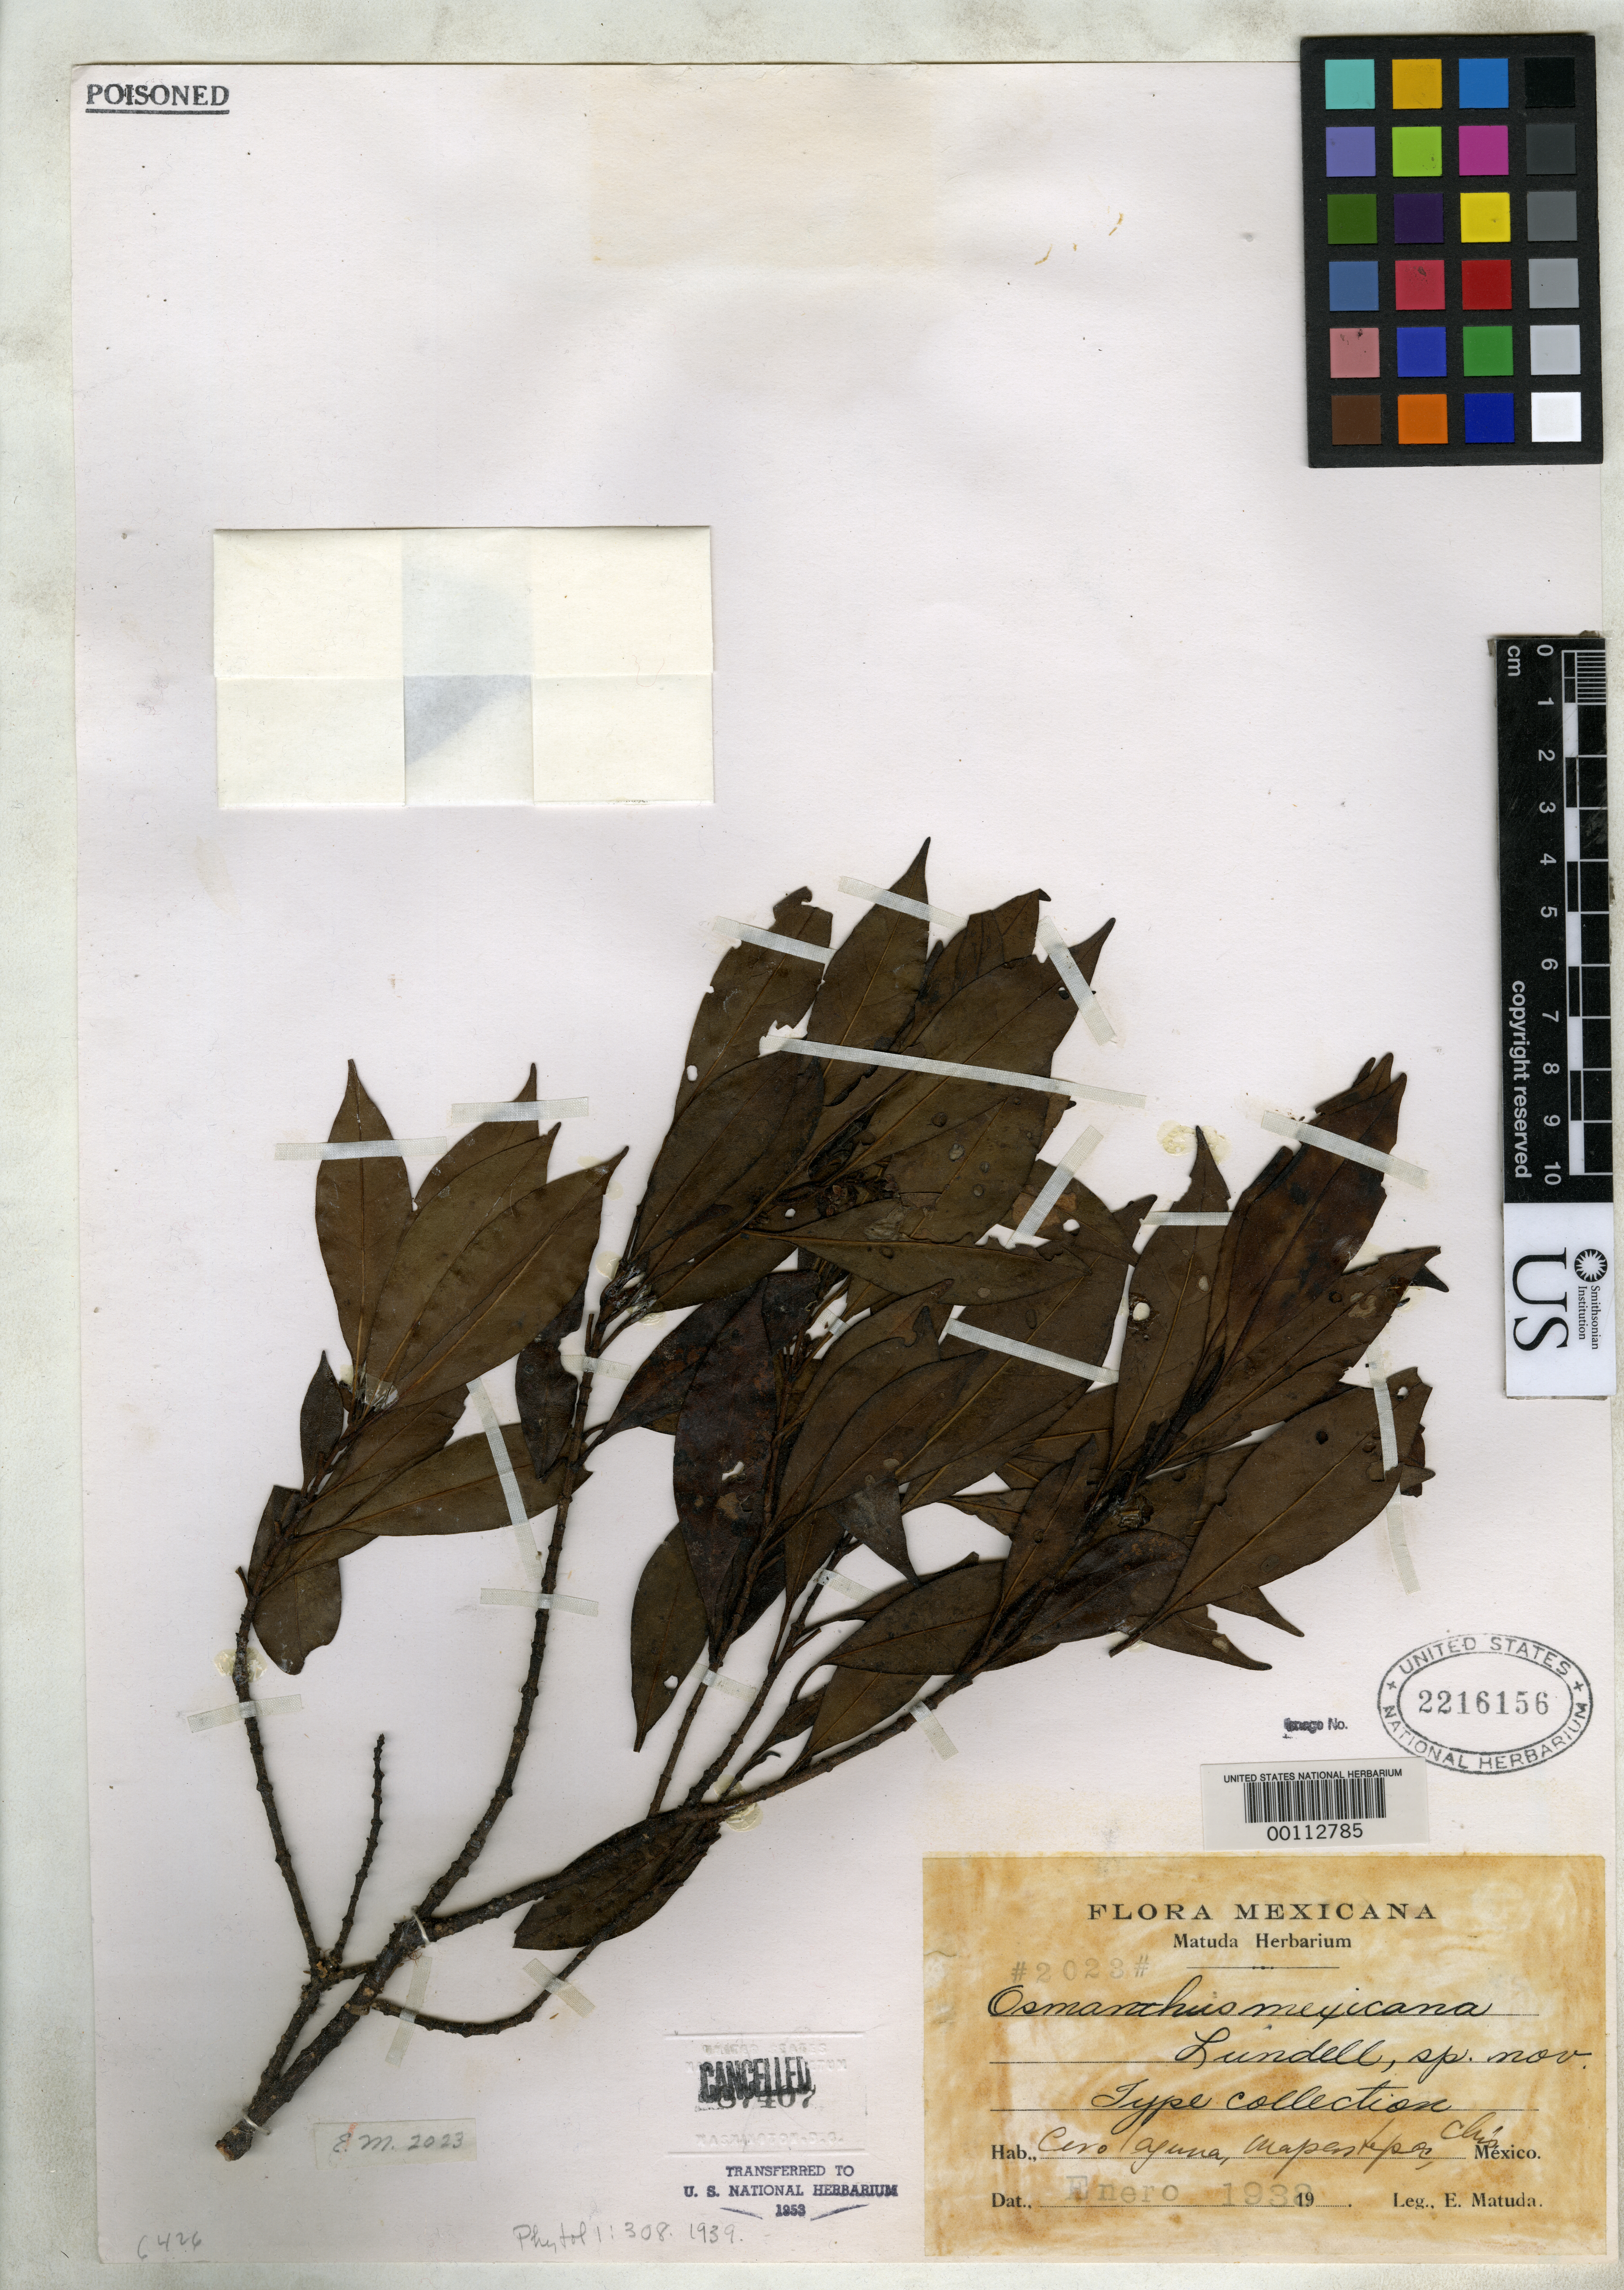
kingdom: Plantae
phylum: Tracheophyta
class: Magnoliopsida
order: Lamiales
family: Oleaceae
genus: Osmanthus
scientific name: Osmanthus mexicana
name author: Lundell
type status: Isotype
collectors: E. Matuda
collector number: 2023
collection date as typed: Jan 1938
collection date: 1938-01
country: Mexico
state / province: Chiapas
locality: Cerro Laguna, Mapastepec.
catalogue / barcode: US 2216156